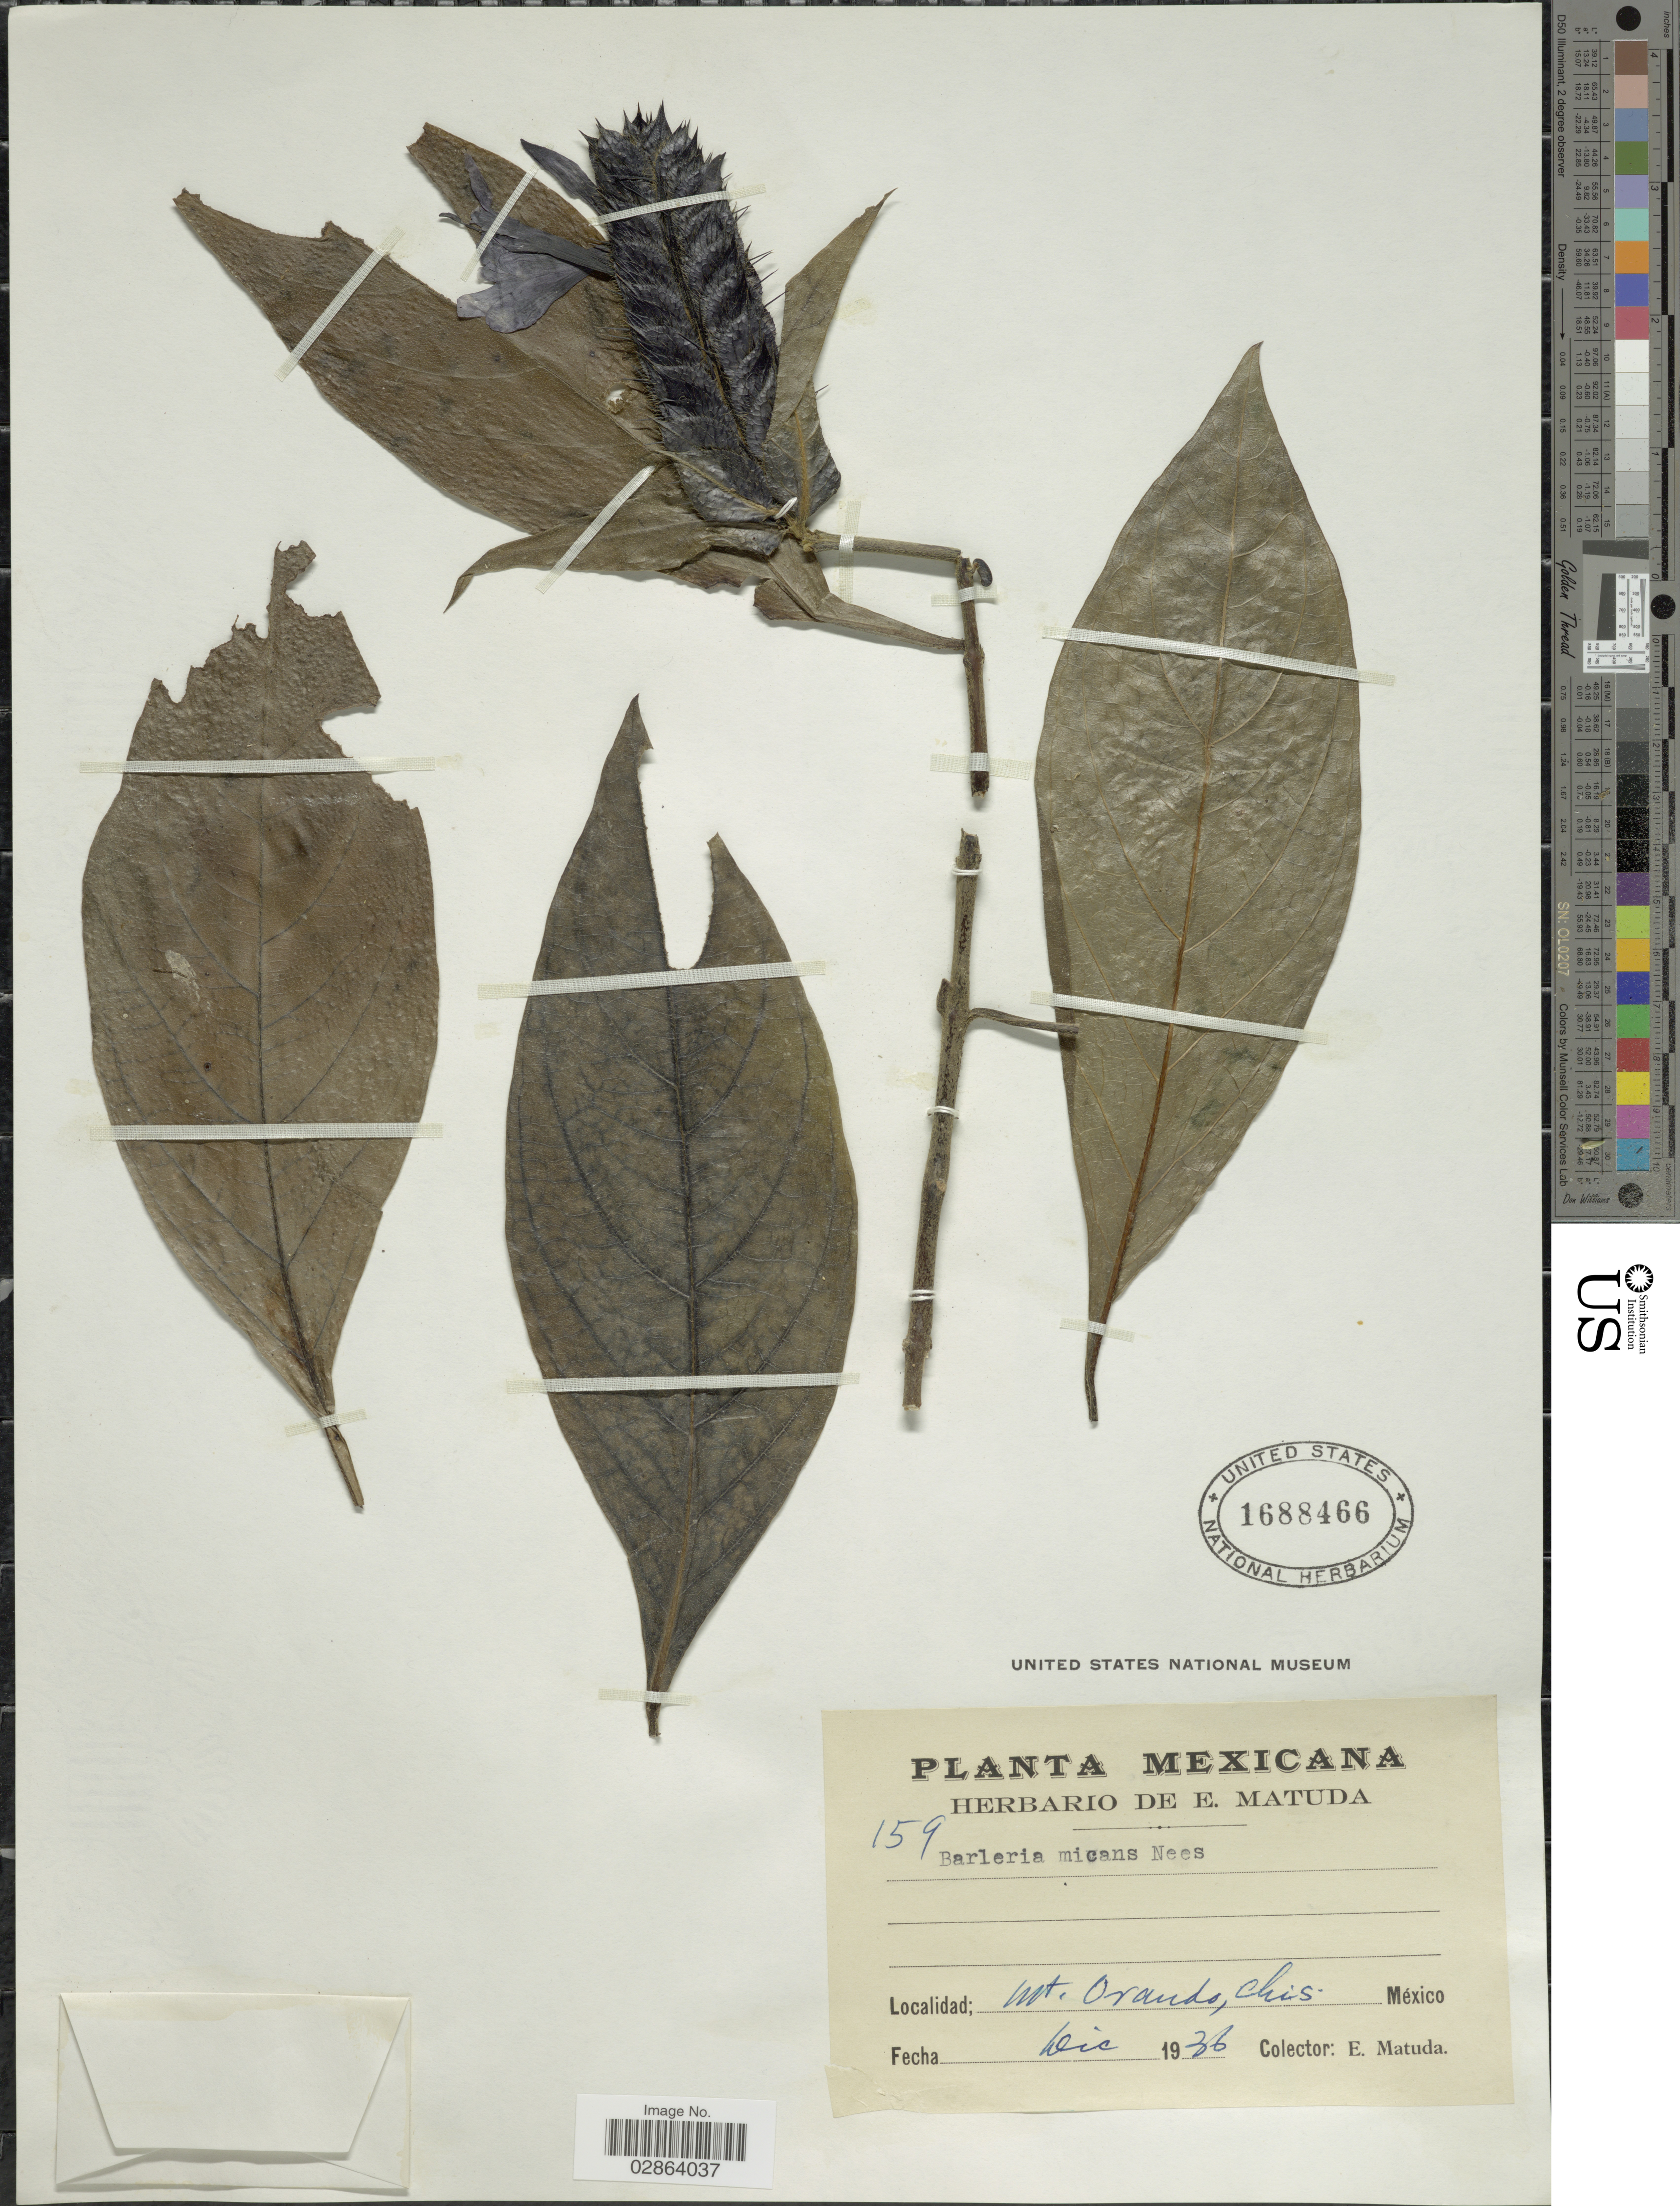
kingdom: Plantae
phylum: Tracheophyta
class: Magnoliopsida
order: Lamiales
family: Acanthaceae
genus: Barleria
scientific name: Barleria oenotheroides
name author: Dum. Cours.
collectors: E. Matuda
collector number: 159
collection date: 1936-12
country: Mexico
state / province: Chiapas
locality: Mt. Ovando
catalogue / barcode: US 1688466